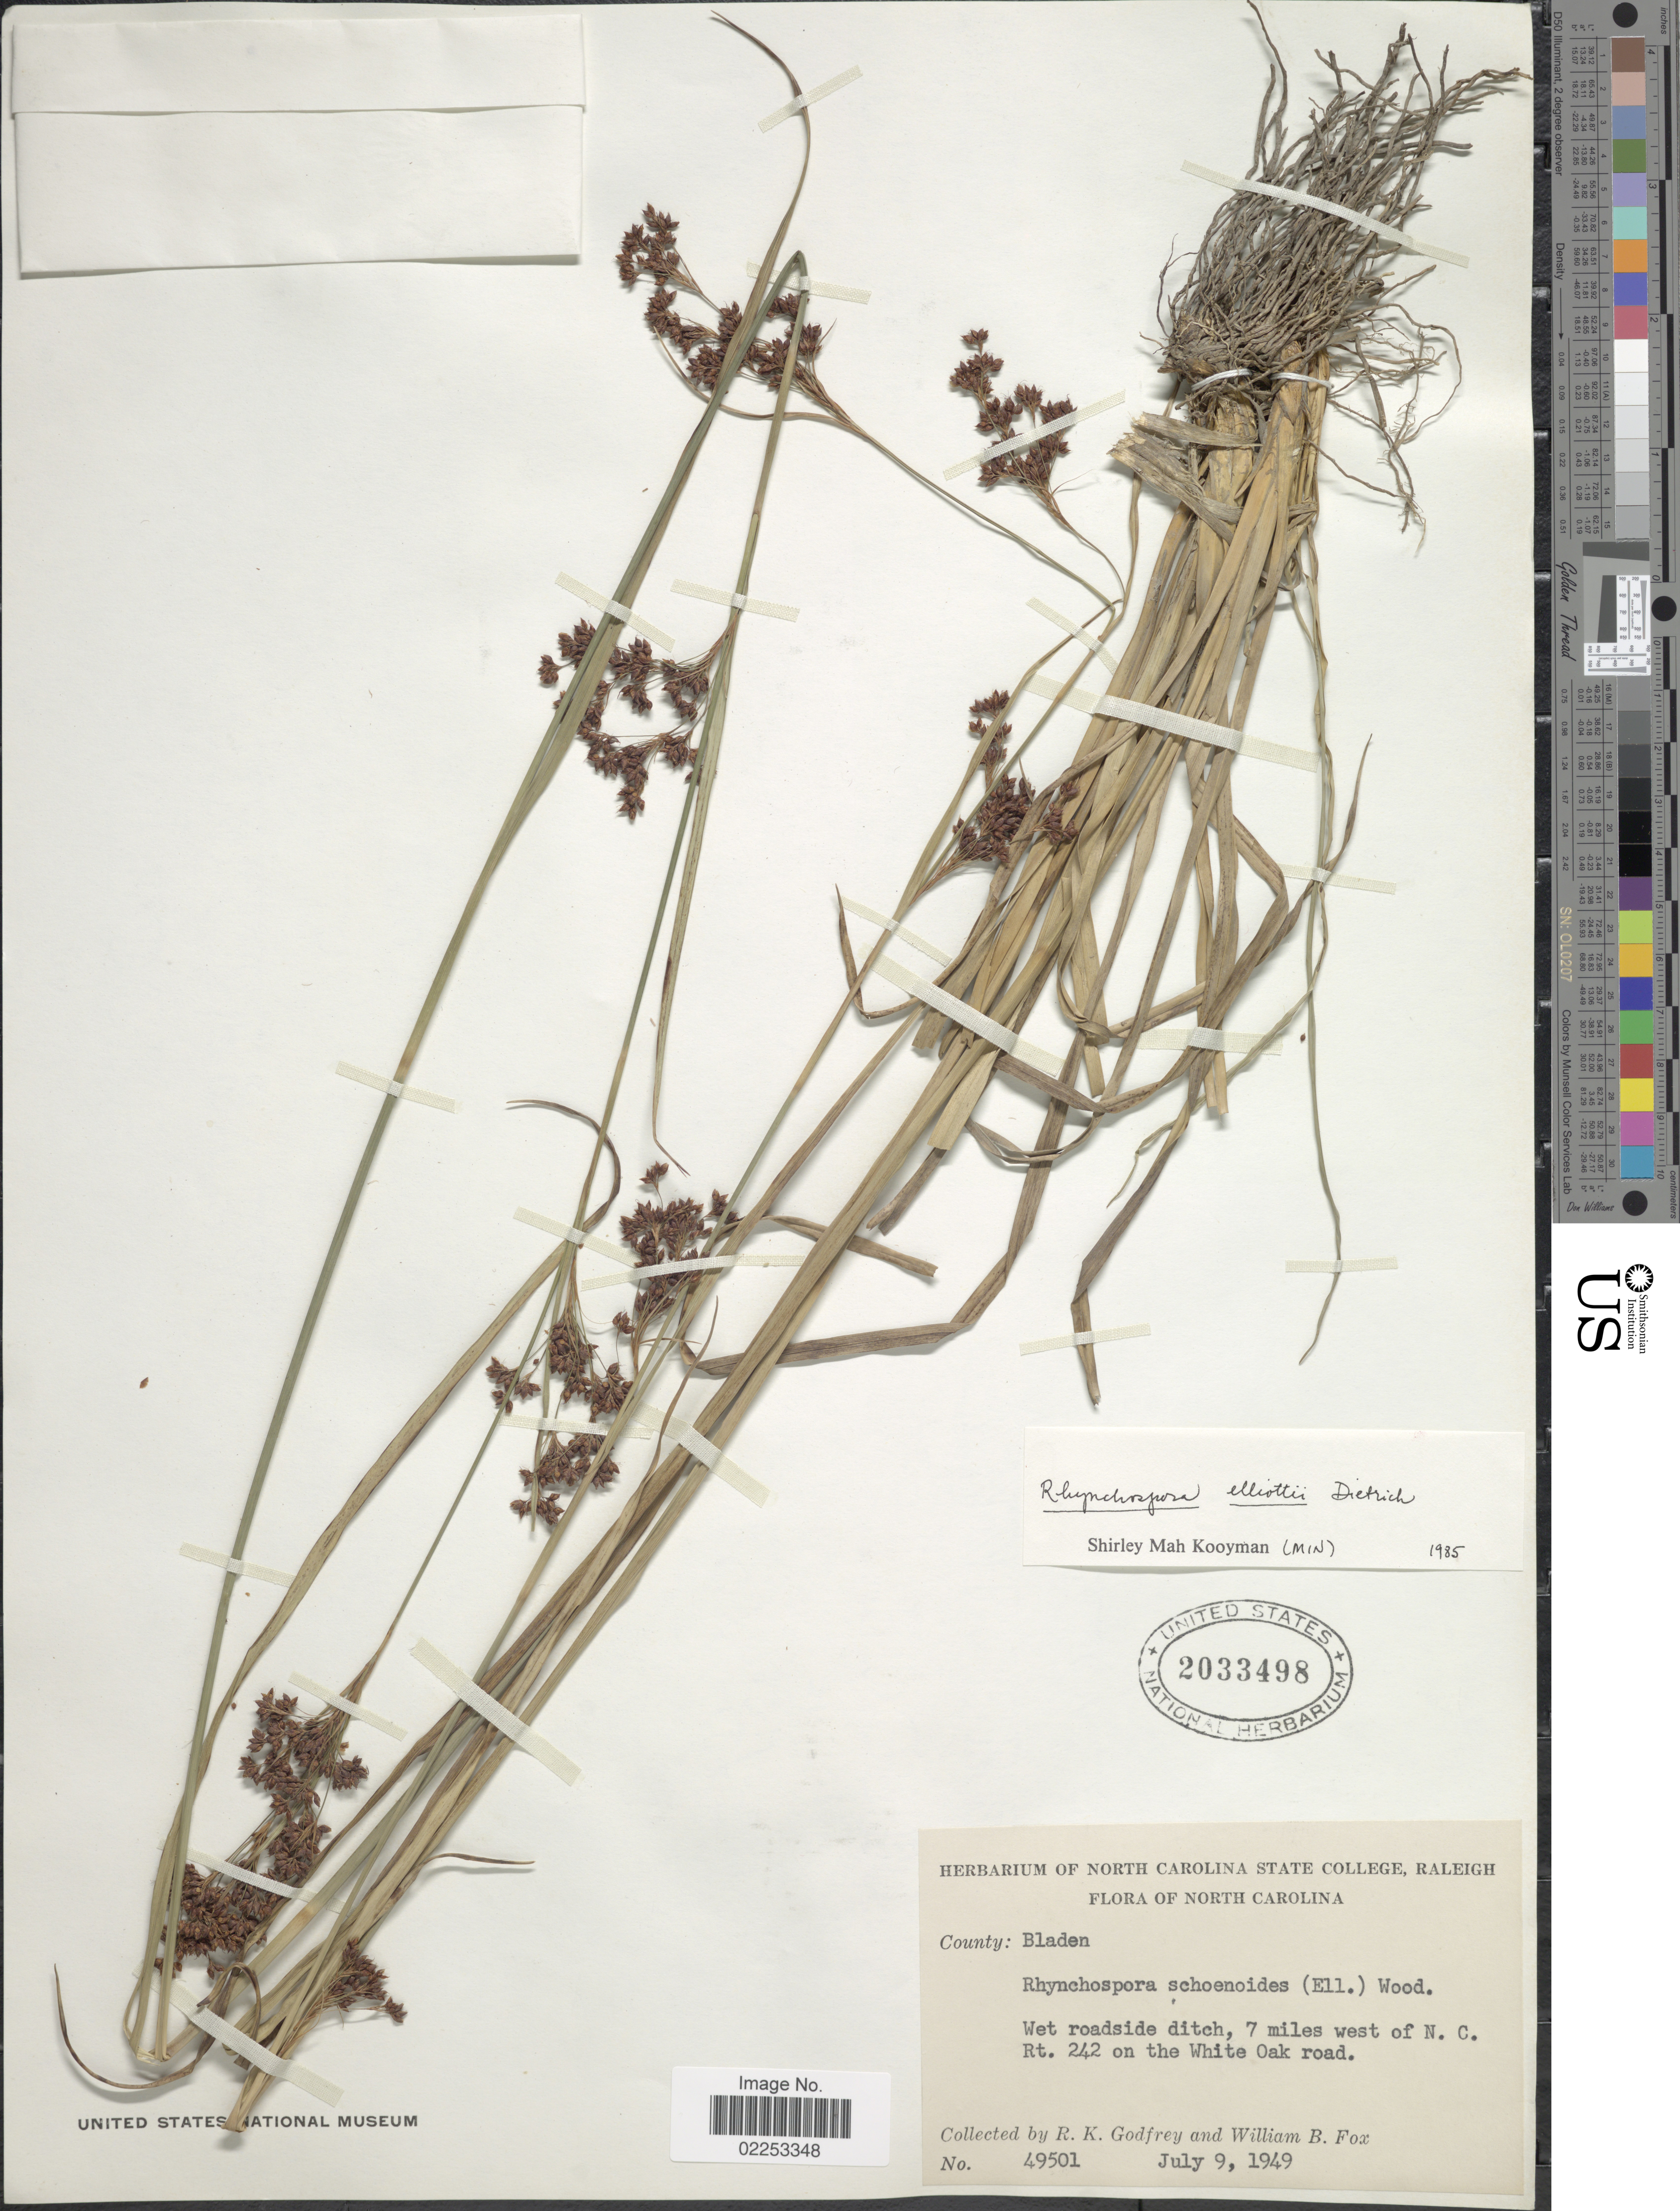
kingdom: Plantae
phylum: Tracheophyta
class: Liliopsida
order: Poales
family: Cyperaceae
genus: Rhynchospora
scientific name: Rhynchospora elliottii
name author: A. Dietr.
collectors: R. K. Godfrey & W. B. Fox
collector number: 49501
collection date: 1949-07-09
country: United States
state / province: North Carolina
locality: County: Bladen, roadside ditch, 7 miles west of N.C. Rt. 242 on the White Oak road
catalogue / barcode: US 2033498